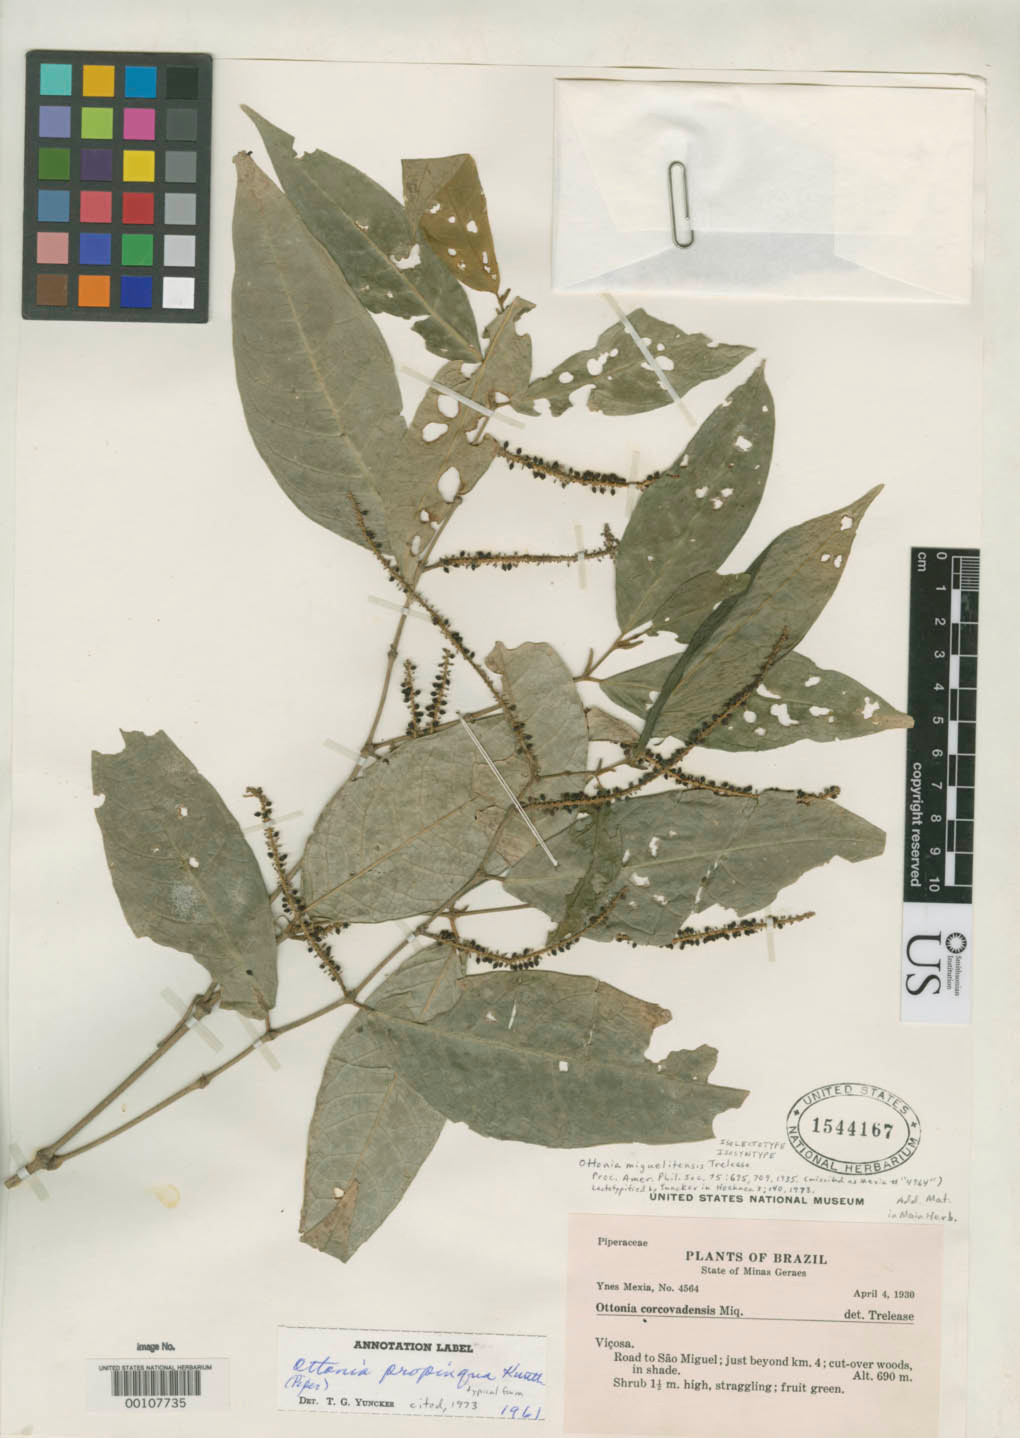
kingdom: Plantae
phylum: Tracheophyta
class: Magnoliopsida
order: Piperales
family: Piperaceae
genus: Ottonia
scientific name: Ottonia miguelitensis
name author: Trel.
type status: Lectotype; Syntype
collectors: Y. Mexia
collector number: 4564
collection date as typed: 04 Apr 1930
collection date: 1930-04-04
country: Brazil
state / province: Minas Gerais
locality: Viscosa, road to San Miguel.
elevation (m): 690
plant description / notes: This sheet is presumably the "holotype" cited by Yuncker (effectively lectotypifying) but is not annotated as type by Yuncker (or by Trelease!), and is (erroneously?) annotated as "isolectotype" by S.F. Smith. For further type information see A.G. Jones, Phytologia 58: 5 (1985).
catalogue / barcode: US 1544167